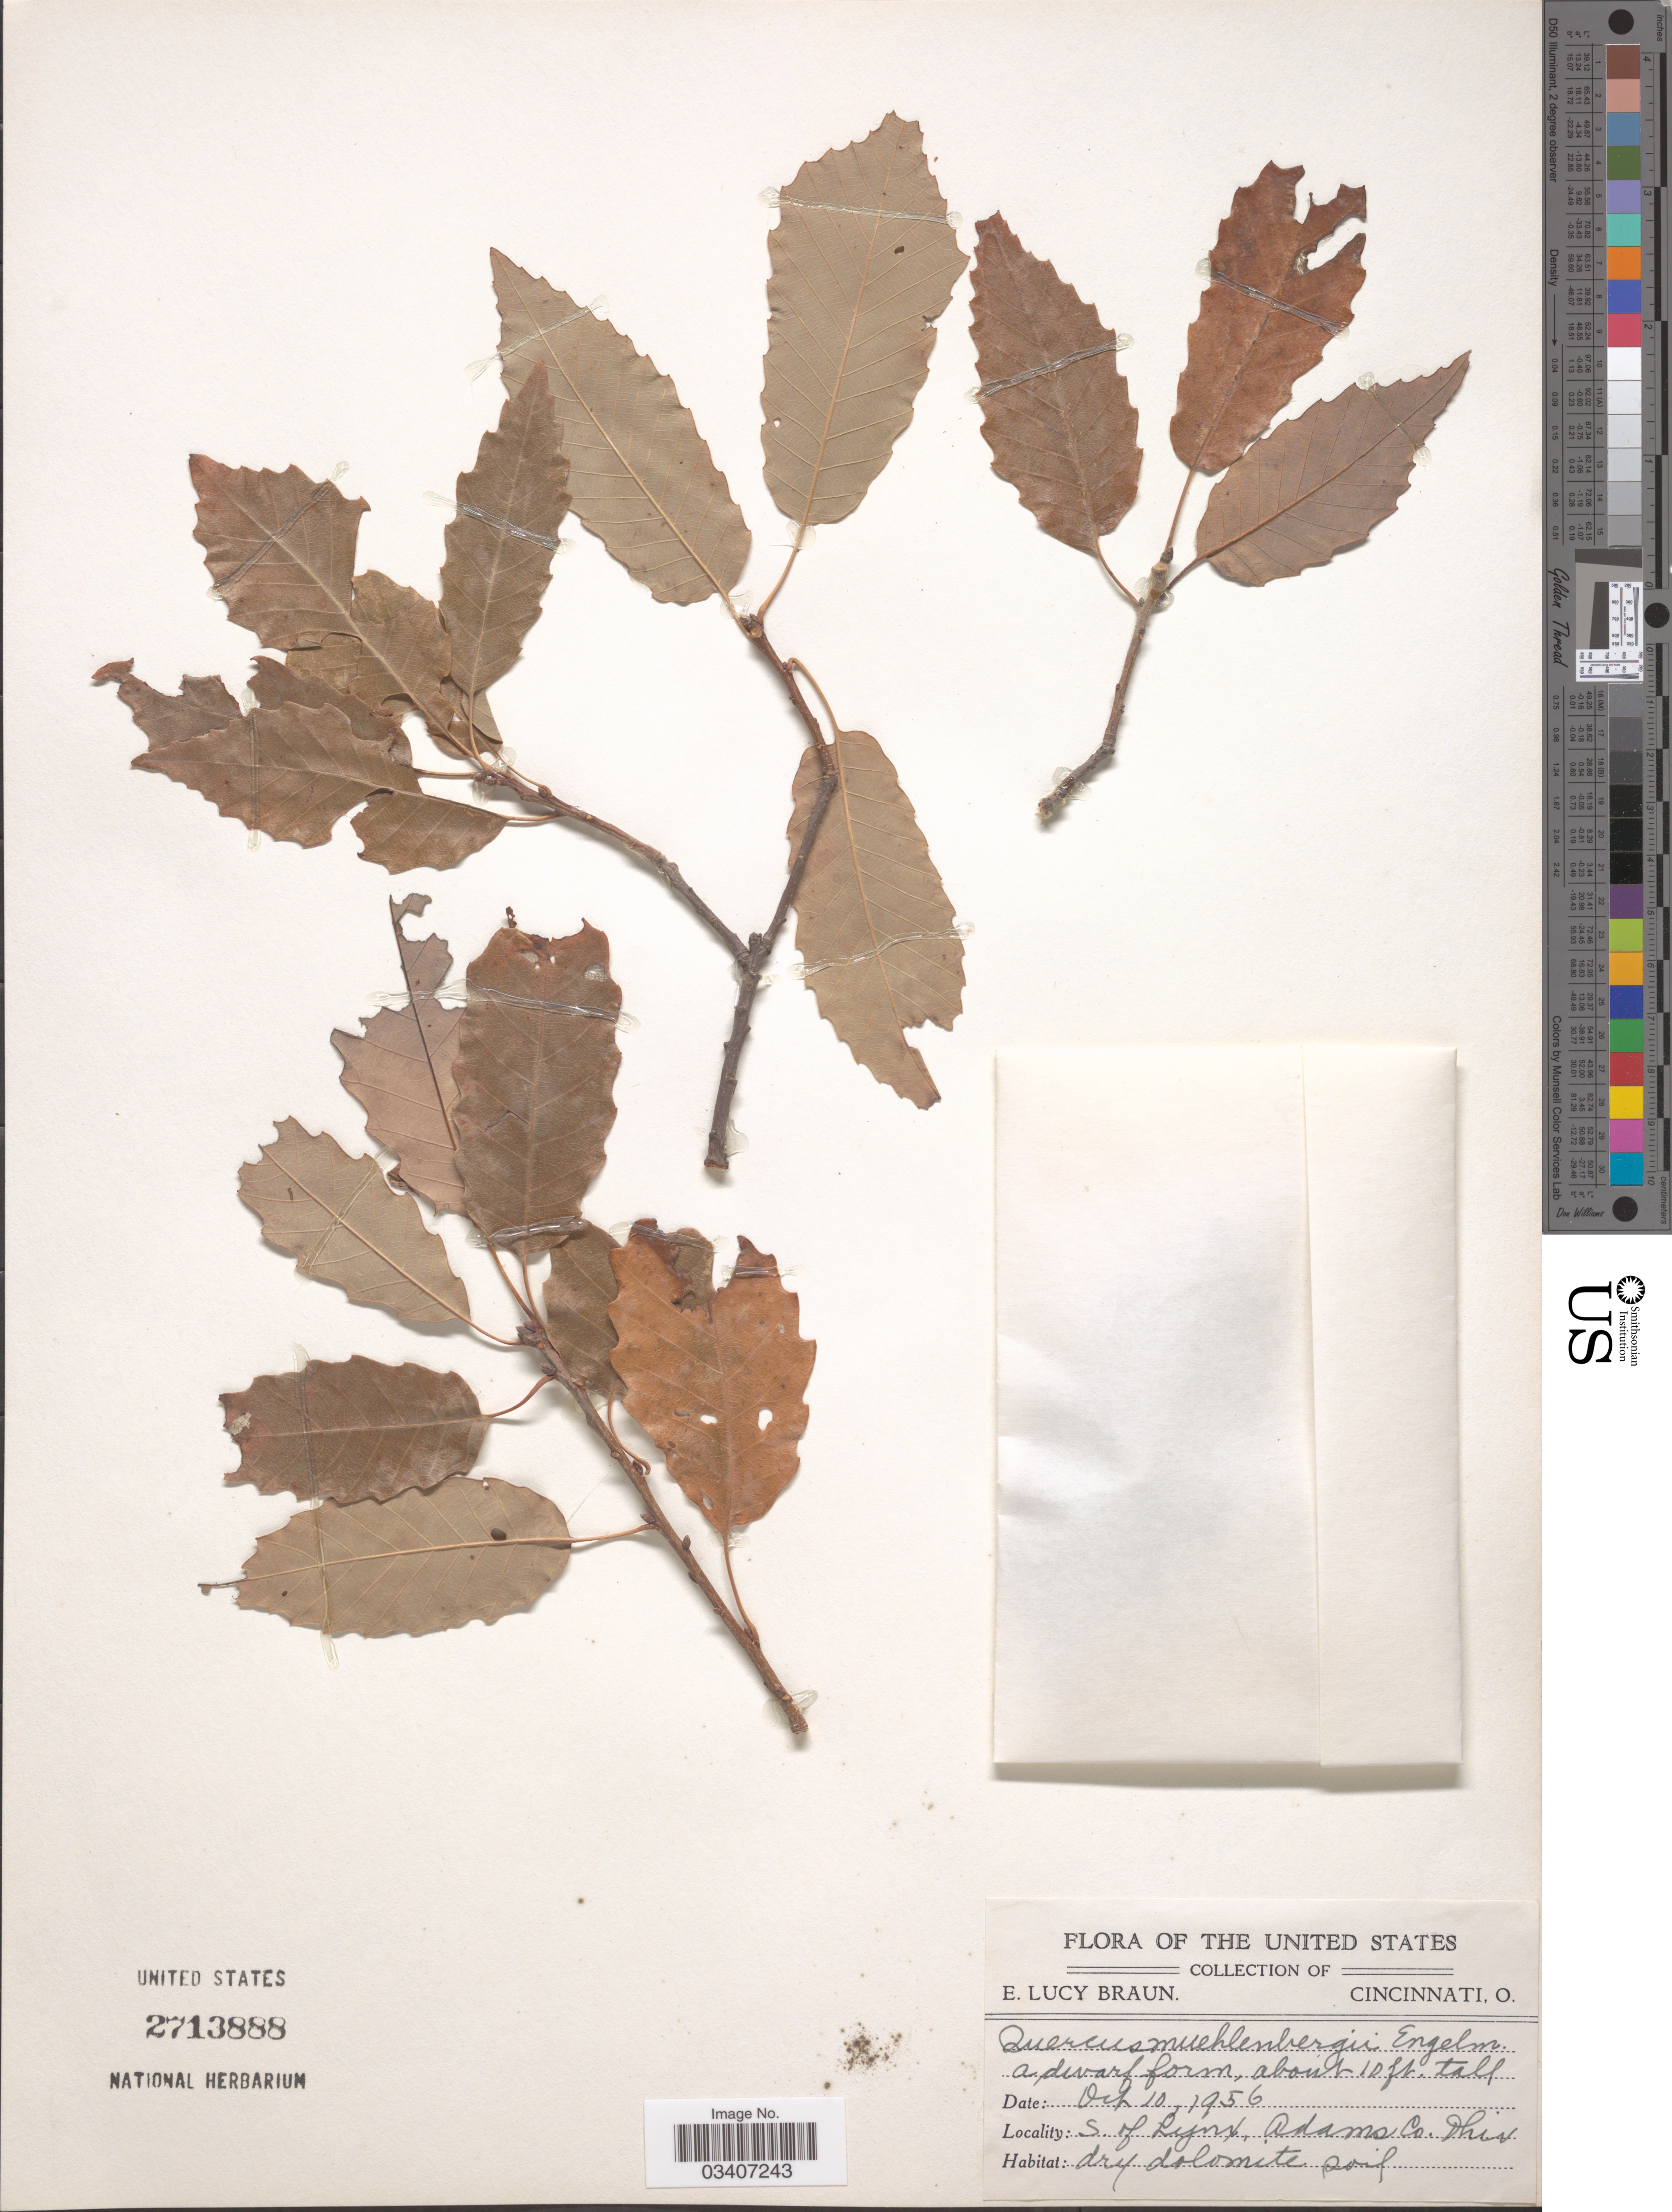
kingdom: Plantae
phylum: Tracheophyta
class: Magnoliopsida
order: Fagales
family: Fagaceae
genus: Quercus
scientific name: Quercus muehlenbergii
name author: Engelm.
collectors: E. L. Braun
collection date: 1956-10-10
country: United States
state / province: Ohio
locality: S. of Lynx, Adams Co.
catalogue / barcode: US 2713888